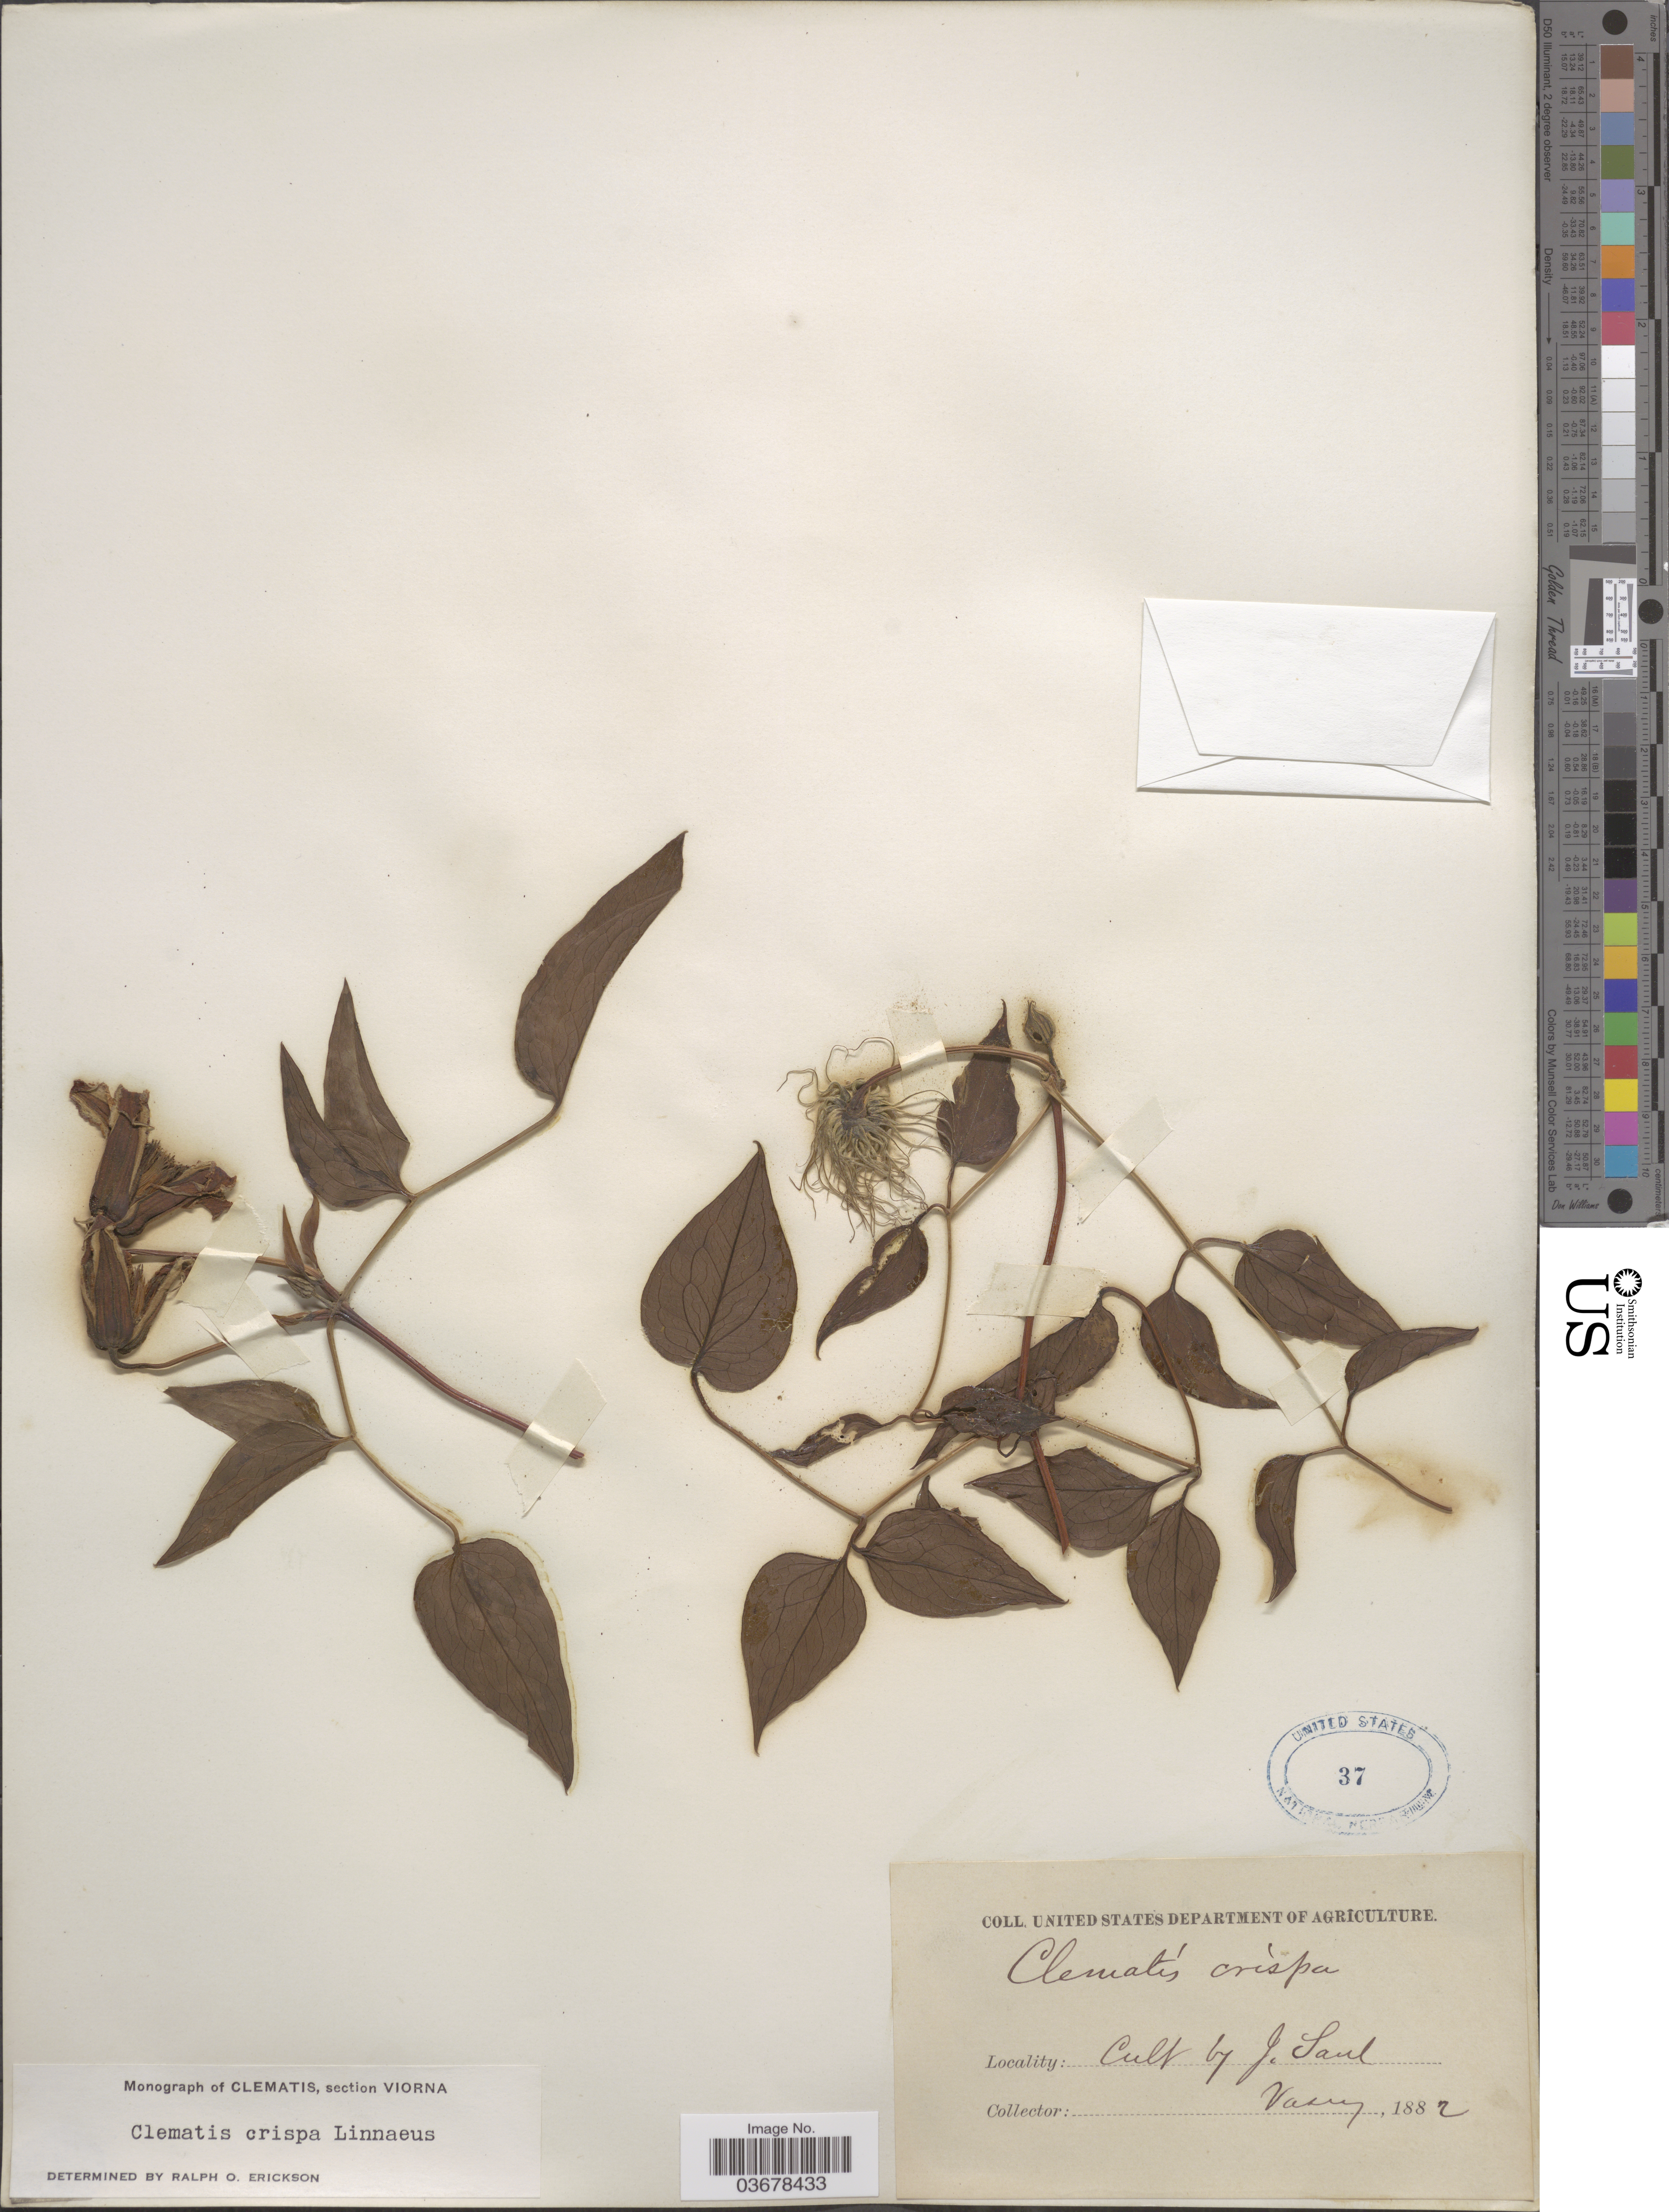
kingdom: Plantae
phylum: Tracheophyta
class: Magnoliopsida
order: Ranunculales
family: Ranunculaceae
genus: Clematis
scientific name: Clematis viorna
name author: L.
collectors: J. Saul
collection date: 1882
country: United States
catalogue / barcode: US 37